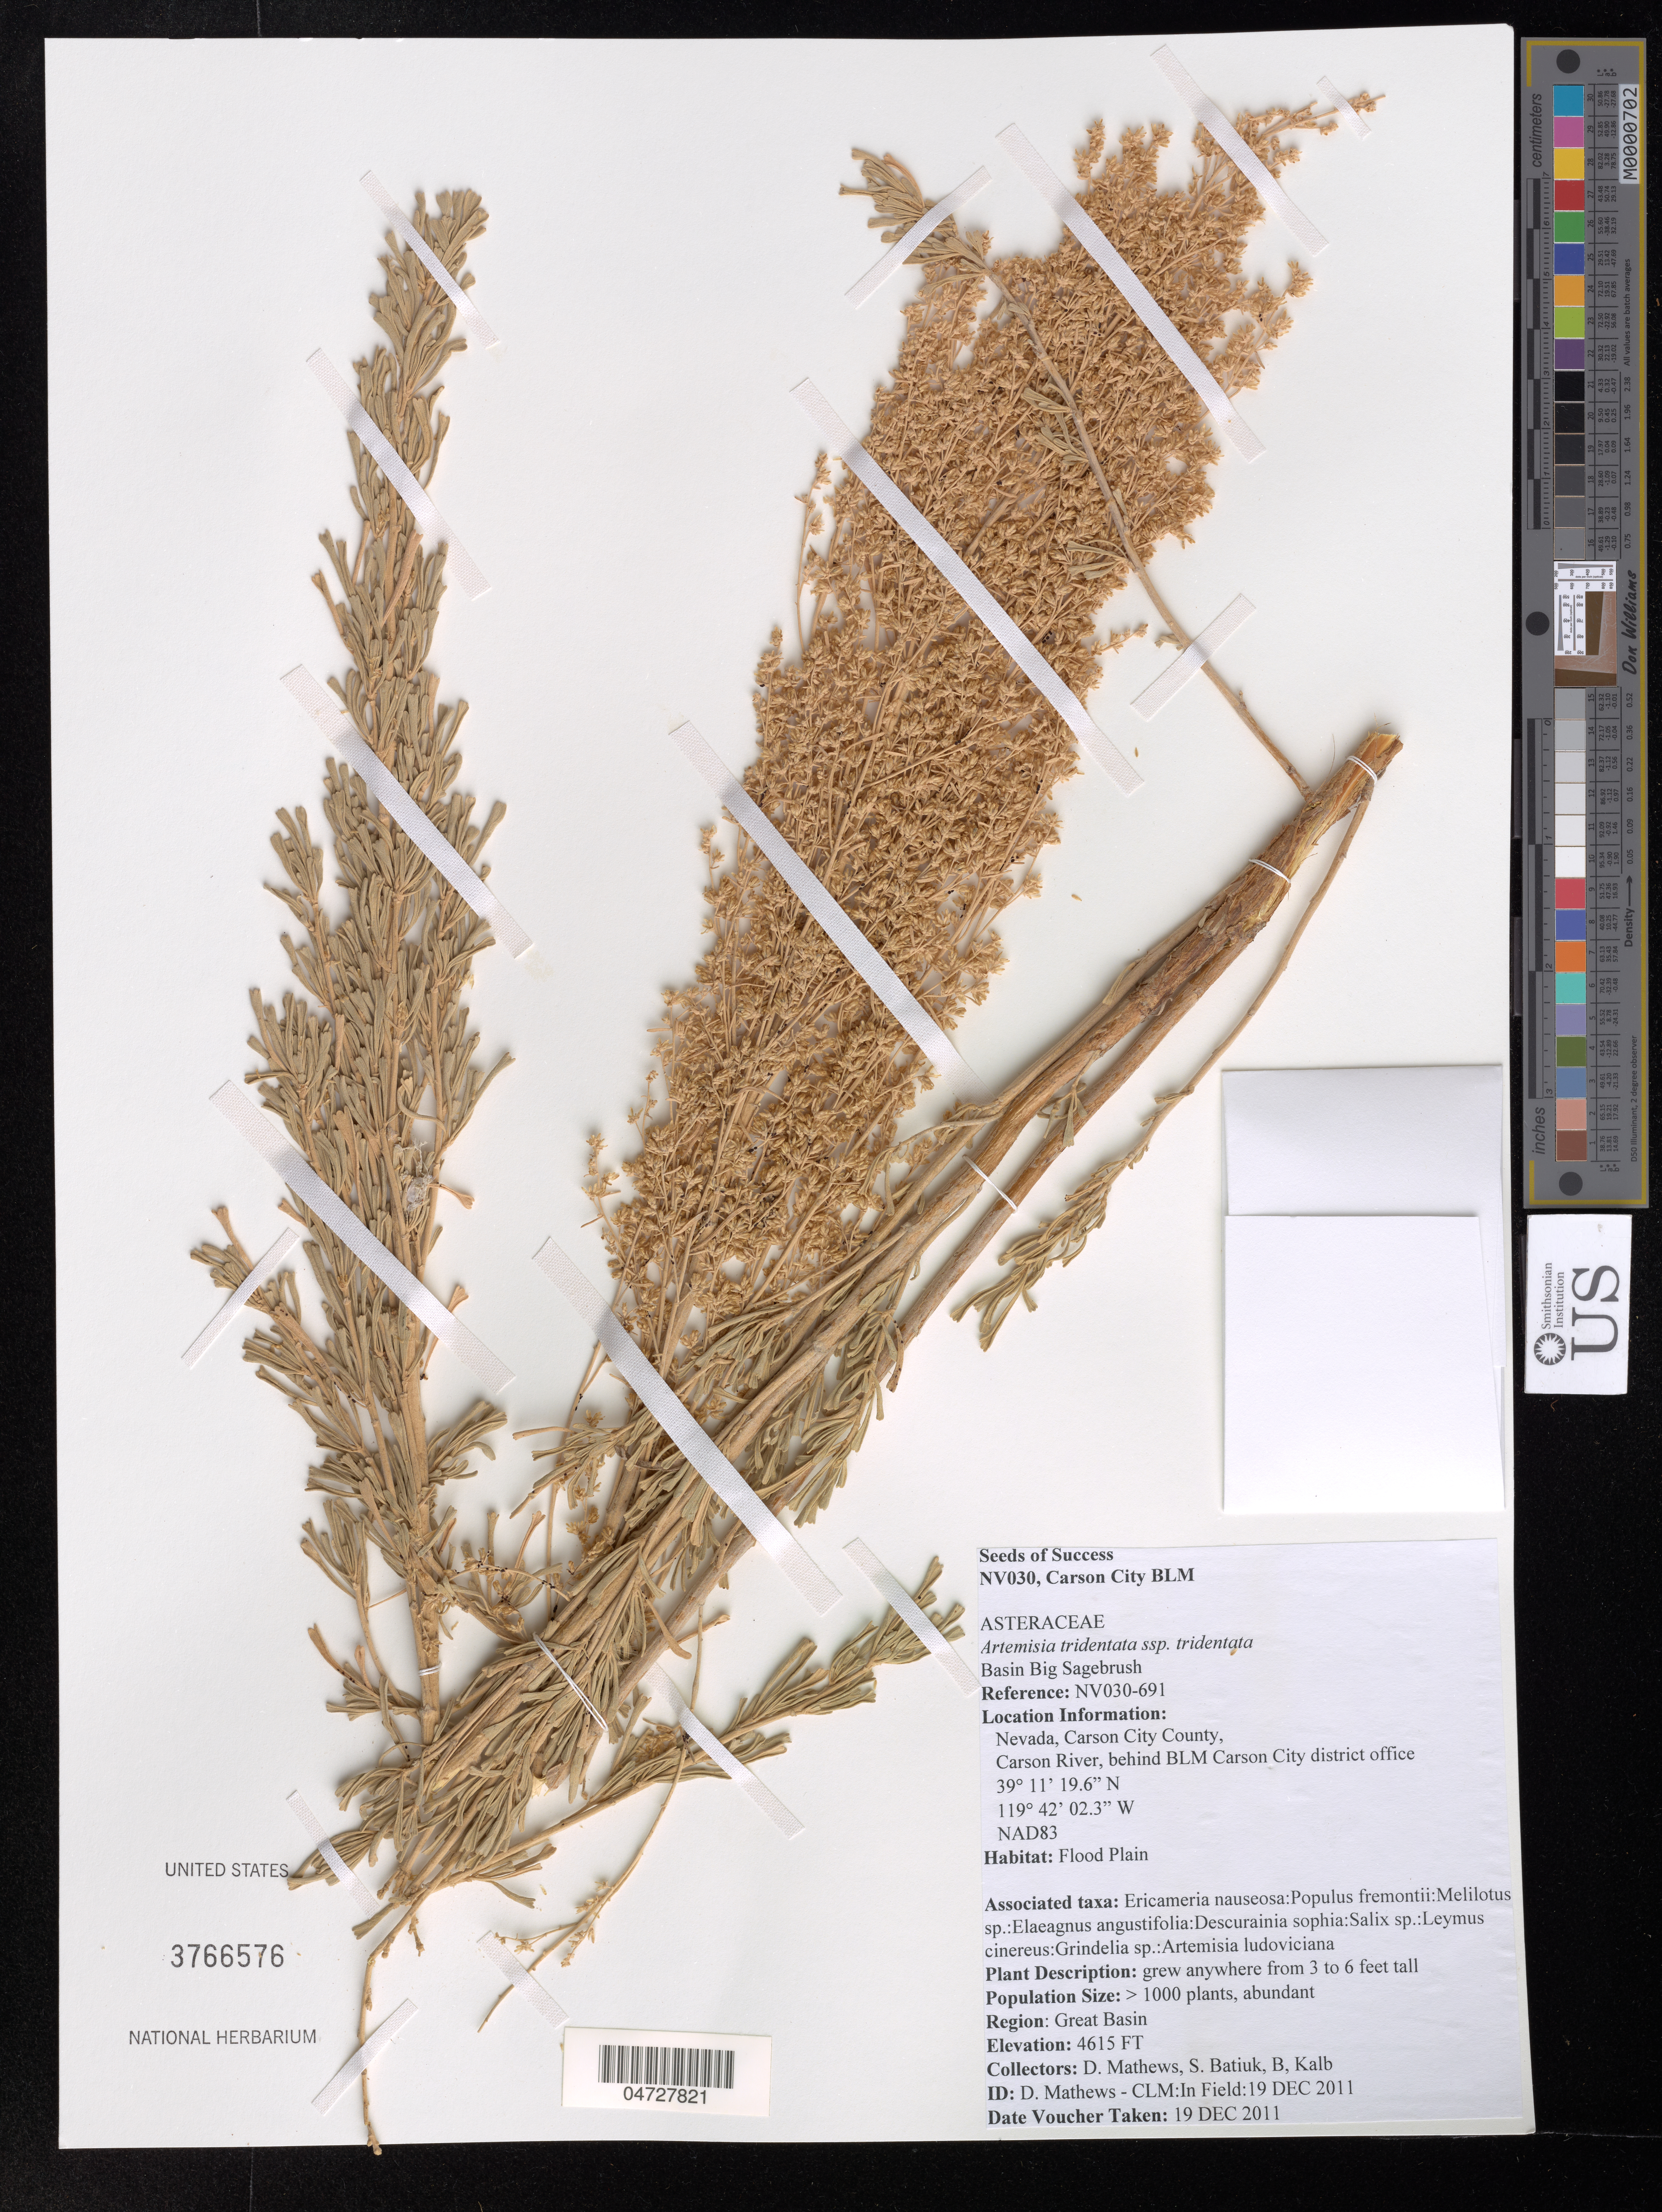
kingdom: Plantae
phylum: Tracheophyta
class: Magnoliopsida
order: Asterales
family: Asteraceae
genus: Artemisia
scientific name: Artemisia tridentata subsp. tridentata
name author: Nutt.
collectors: D. Mathews, S. Batiuk & B. Kalb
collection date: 2011-12-19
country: United States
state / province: Nevada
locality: Carson City County, Carson River, behind BLM Carson City district office.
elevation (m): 1407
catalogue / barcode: US 3766576